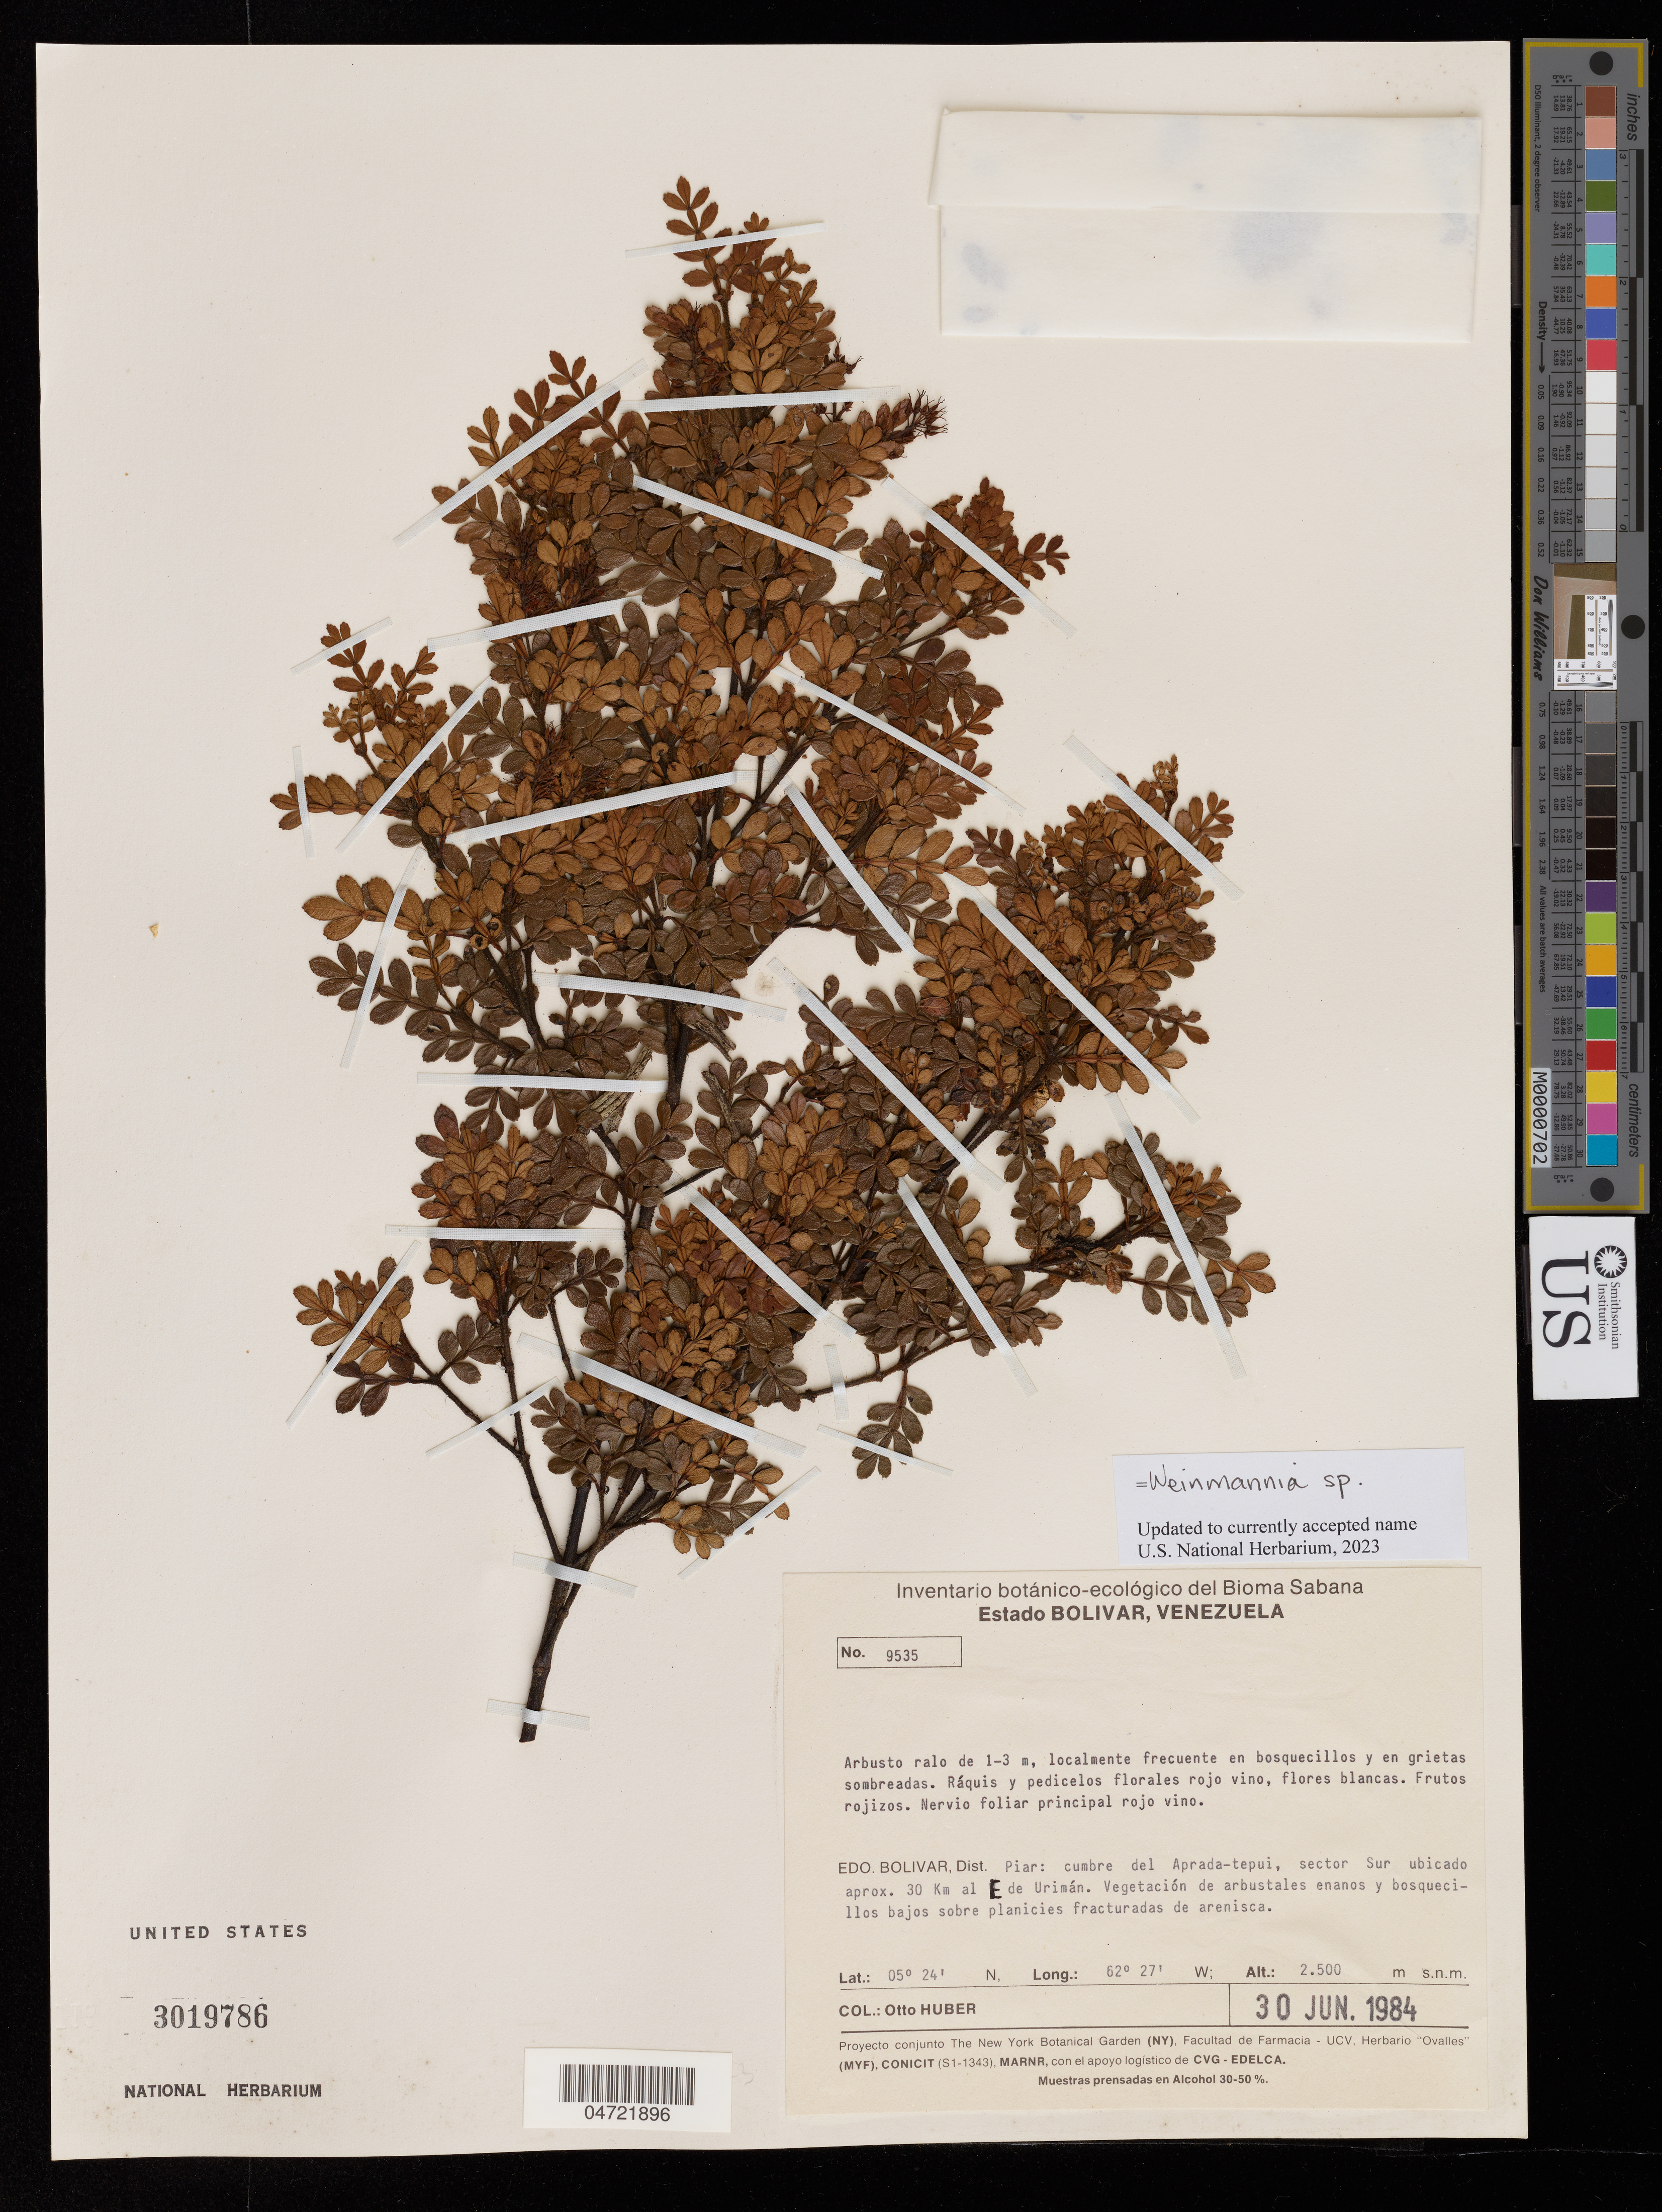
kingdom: Plantae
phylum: Tracheophyta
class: Magnoliopsida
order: Oxalidales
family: Cunoniaceae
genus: Weinmannia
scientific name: Weinmannia sp.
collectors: O. Huber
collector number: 9535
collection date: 1984-06-30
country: Venezuela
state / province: Bolivar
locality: Distr. Piar: Cumbre del Aprada-tepui, sector Sur, ubicado, 30 Km al E de Uriman.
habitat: En bosquecillos y en grietas sombreadas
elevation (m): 2500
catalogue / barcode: US 3019786